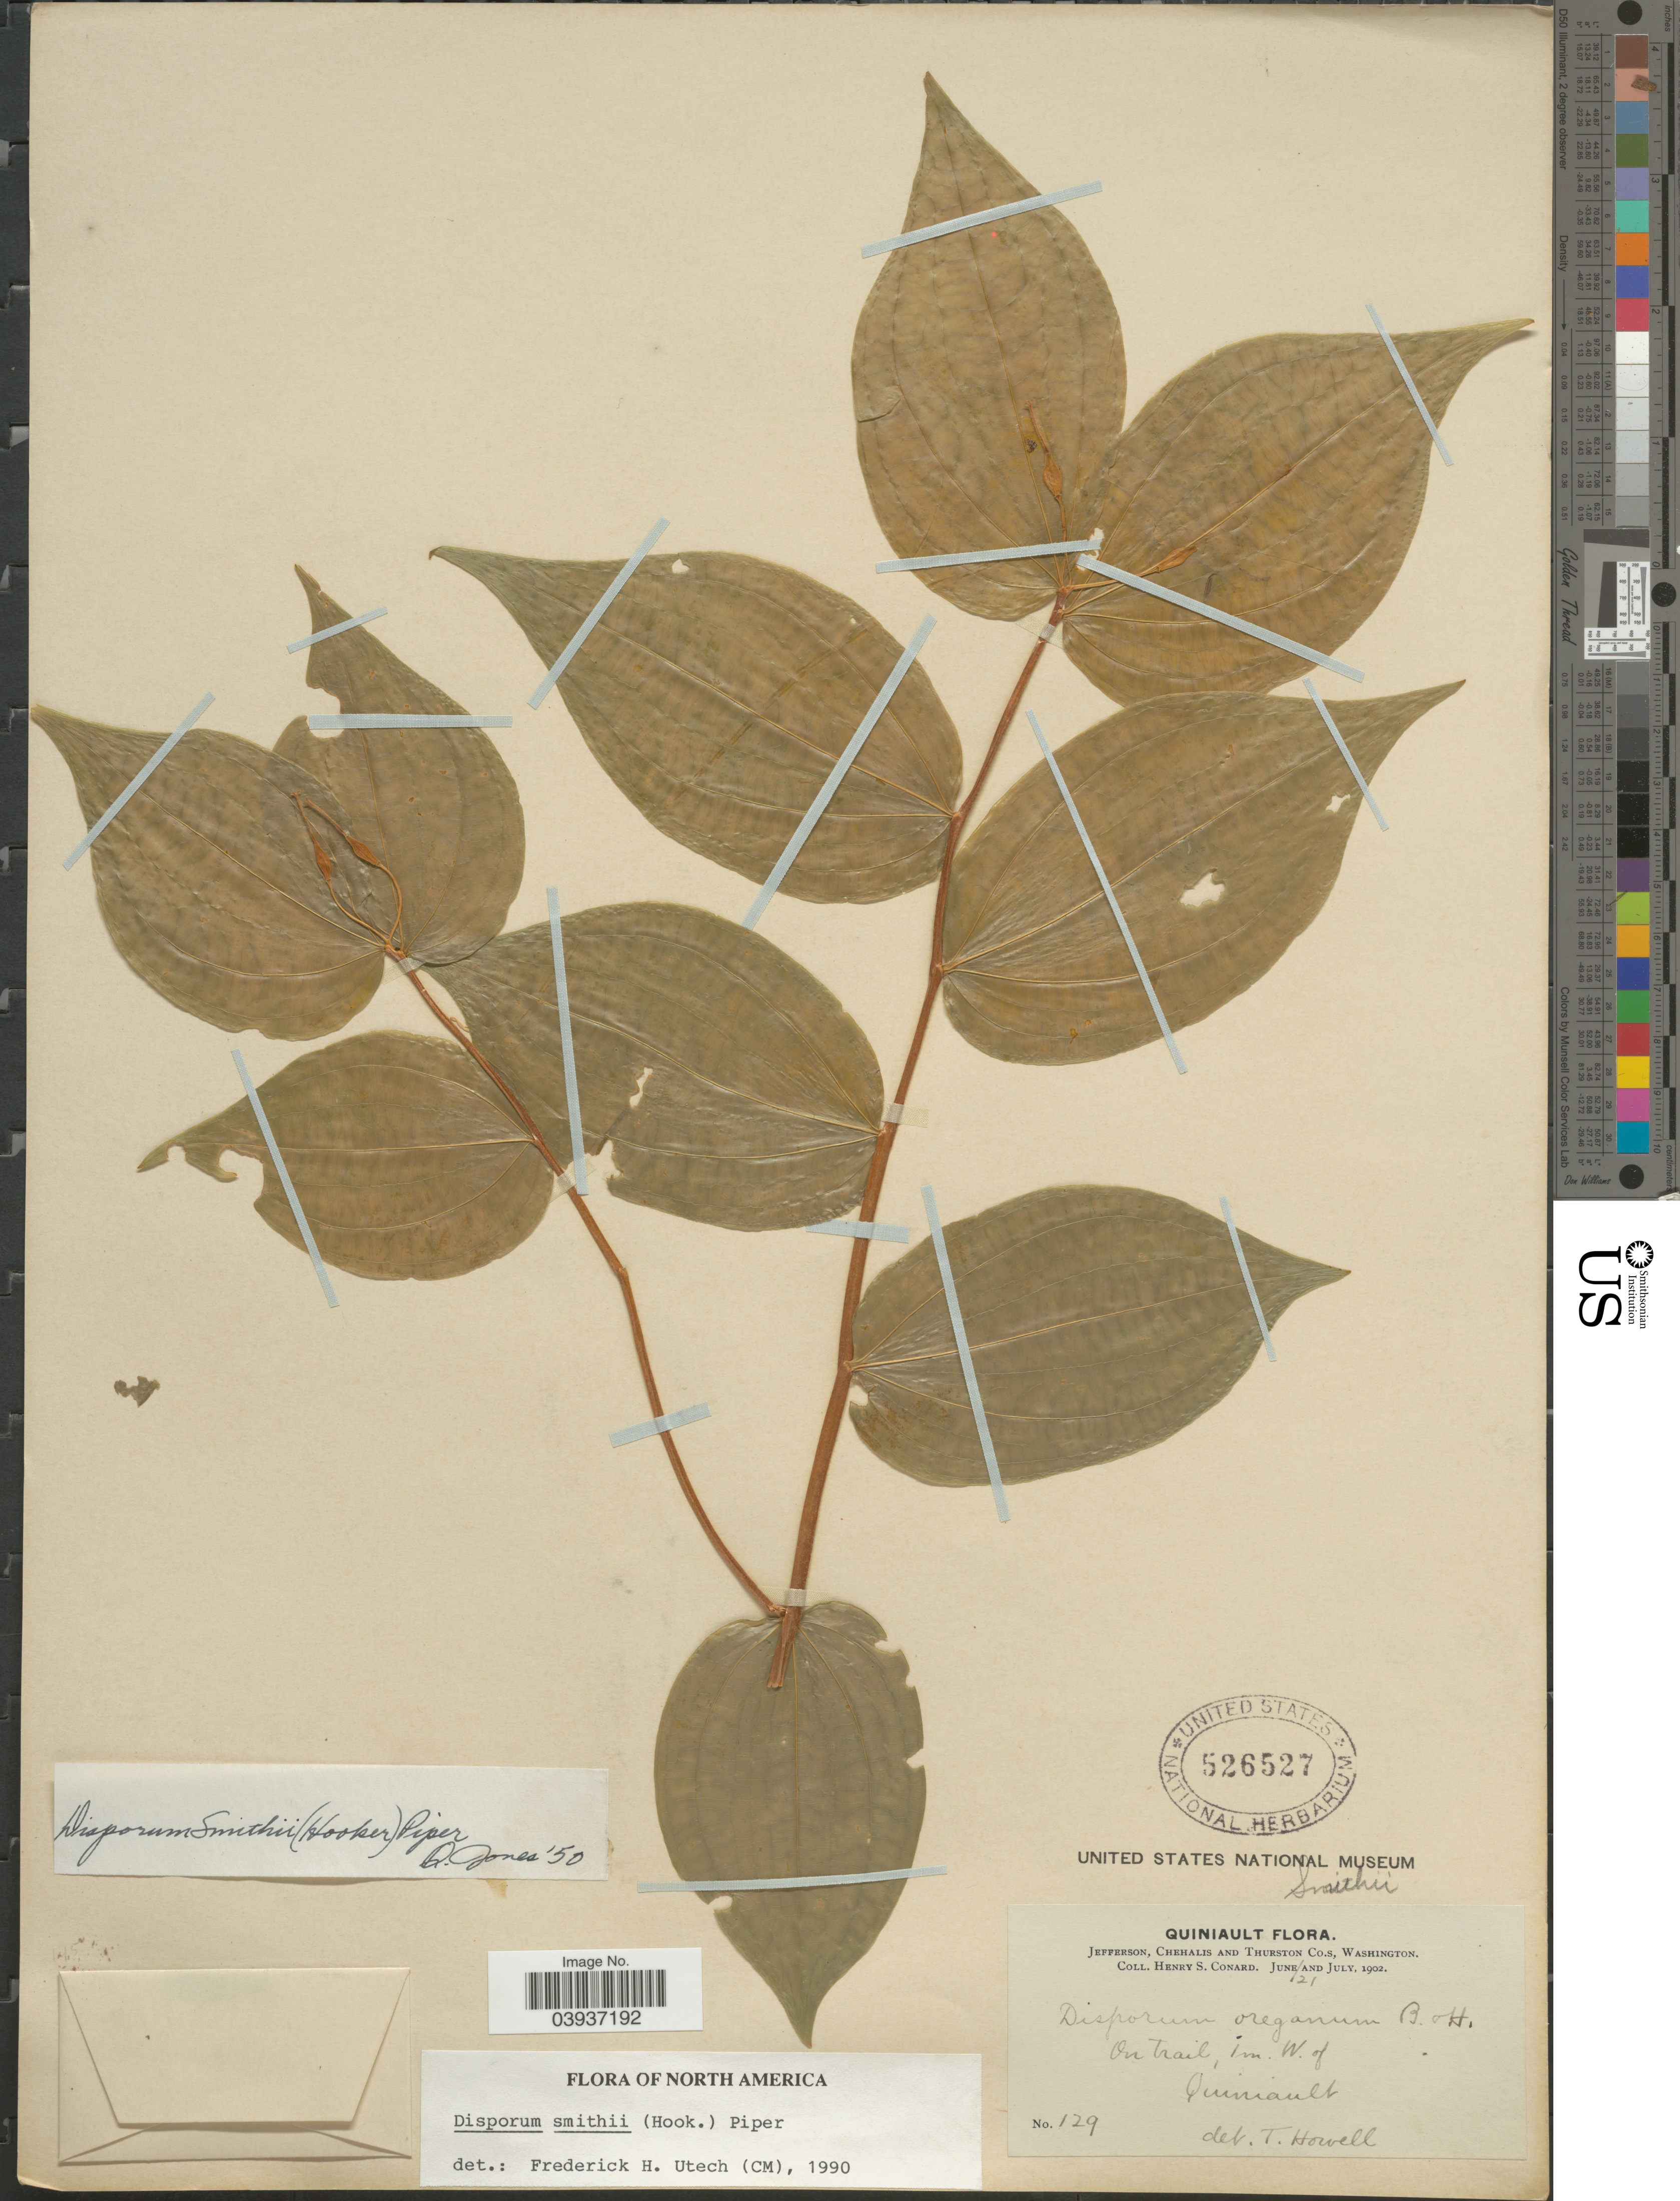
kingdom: Plantae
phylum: Tracheophyta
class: Liliopsida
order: Liliales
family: Colchicaceae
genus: Disporum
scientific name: Disporum smithii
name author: Piper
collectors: H. S. Conard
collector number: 129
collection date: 1902-06-21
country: United States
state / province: Washington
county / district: Thurston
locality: Quiniault. Jefferson, Chehalis and Thurston Co.s. On Trail, 1 m. W. of Quiniault.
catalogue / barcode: US 526527